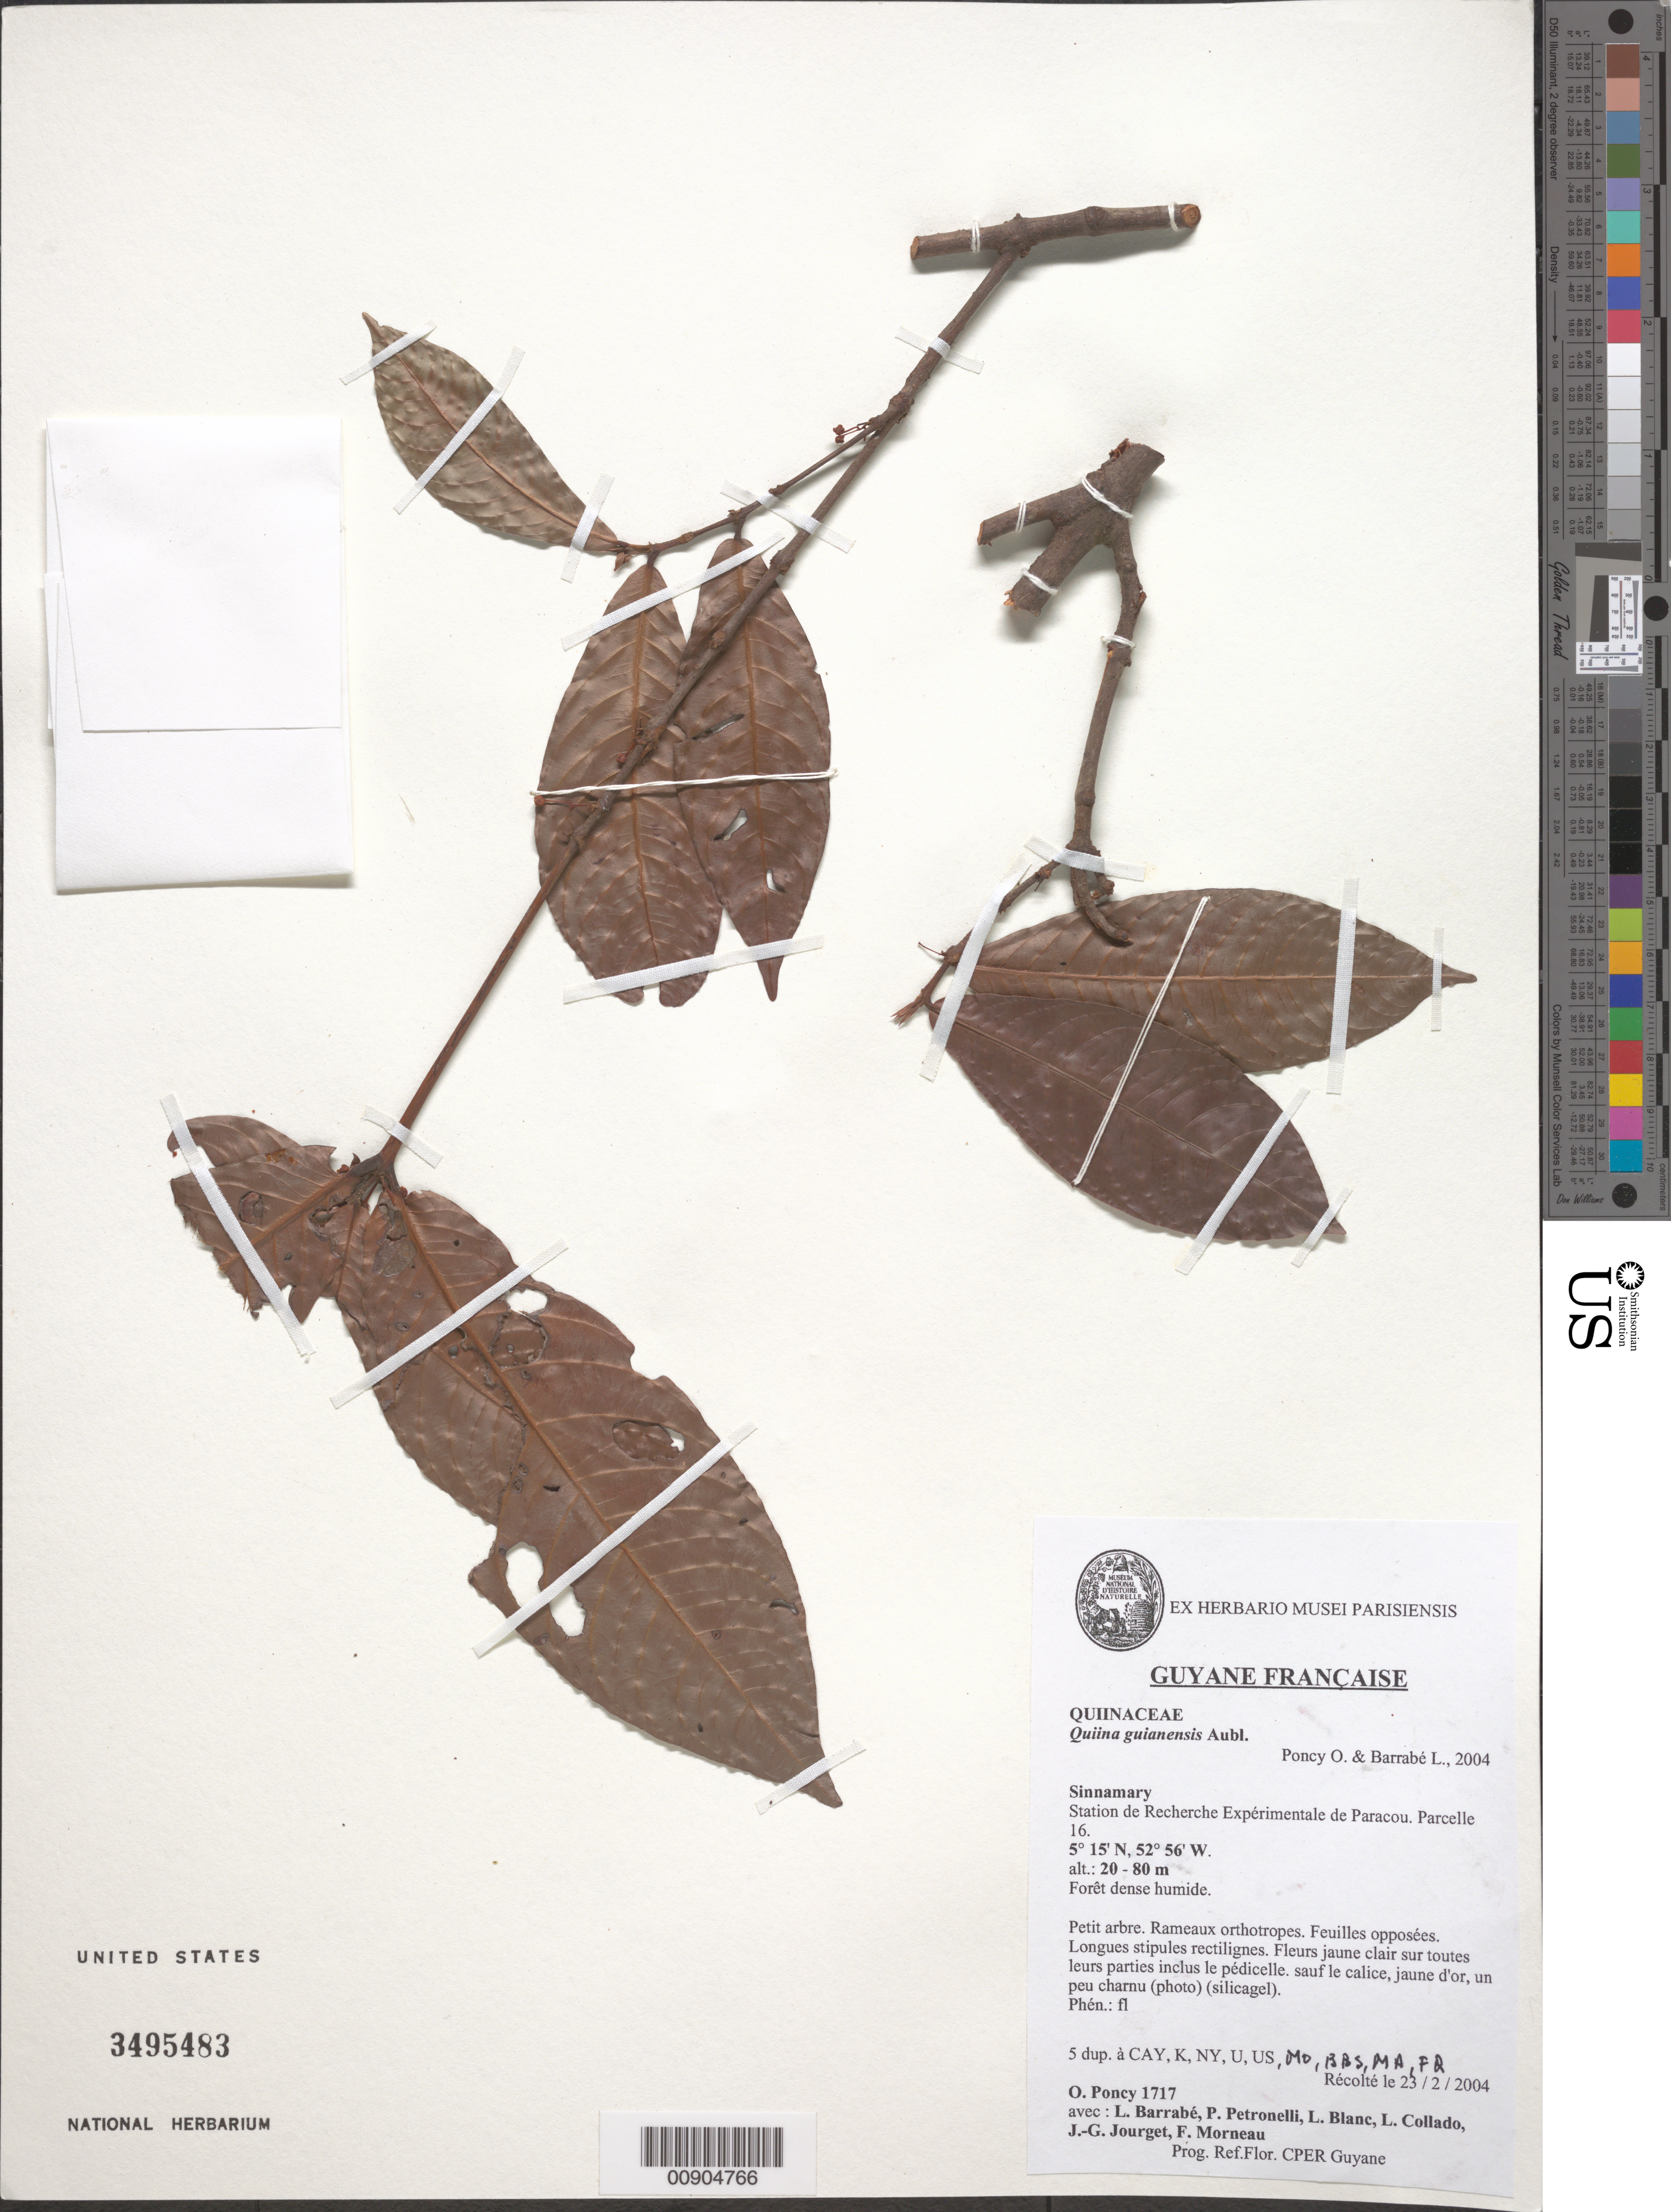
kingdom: Plantae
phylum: Tracheophyta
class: Magnoliopsida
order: Malpighiales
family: Quiinaceae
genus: Quiina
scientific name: Quiina guianensis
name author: Aubl.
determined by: Poncy, O.; Barrabé, L.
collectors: O. Poncy, L. Barrabé, P. Petronelli, L. Blanc, L. Collado, J. Jourget & F. Morneau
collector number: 1717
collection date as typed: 23-Feb-04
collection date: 2004-02-23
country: French Guiana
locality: Sinnamary, Station de Recherche Expérimental de Paracou. Parcelle 16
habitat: Forêt dense humide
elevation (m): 20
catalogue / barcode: US 3495483